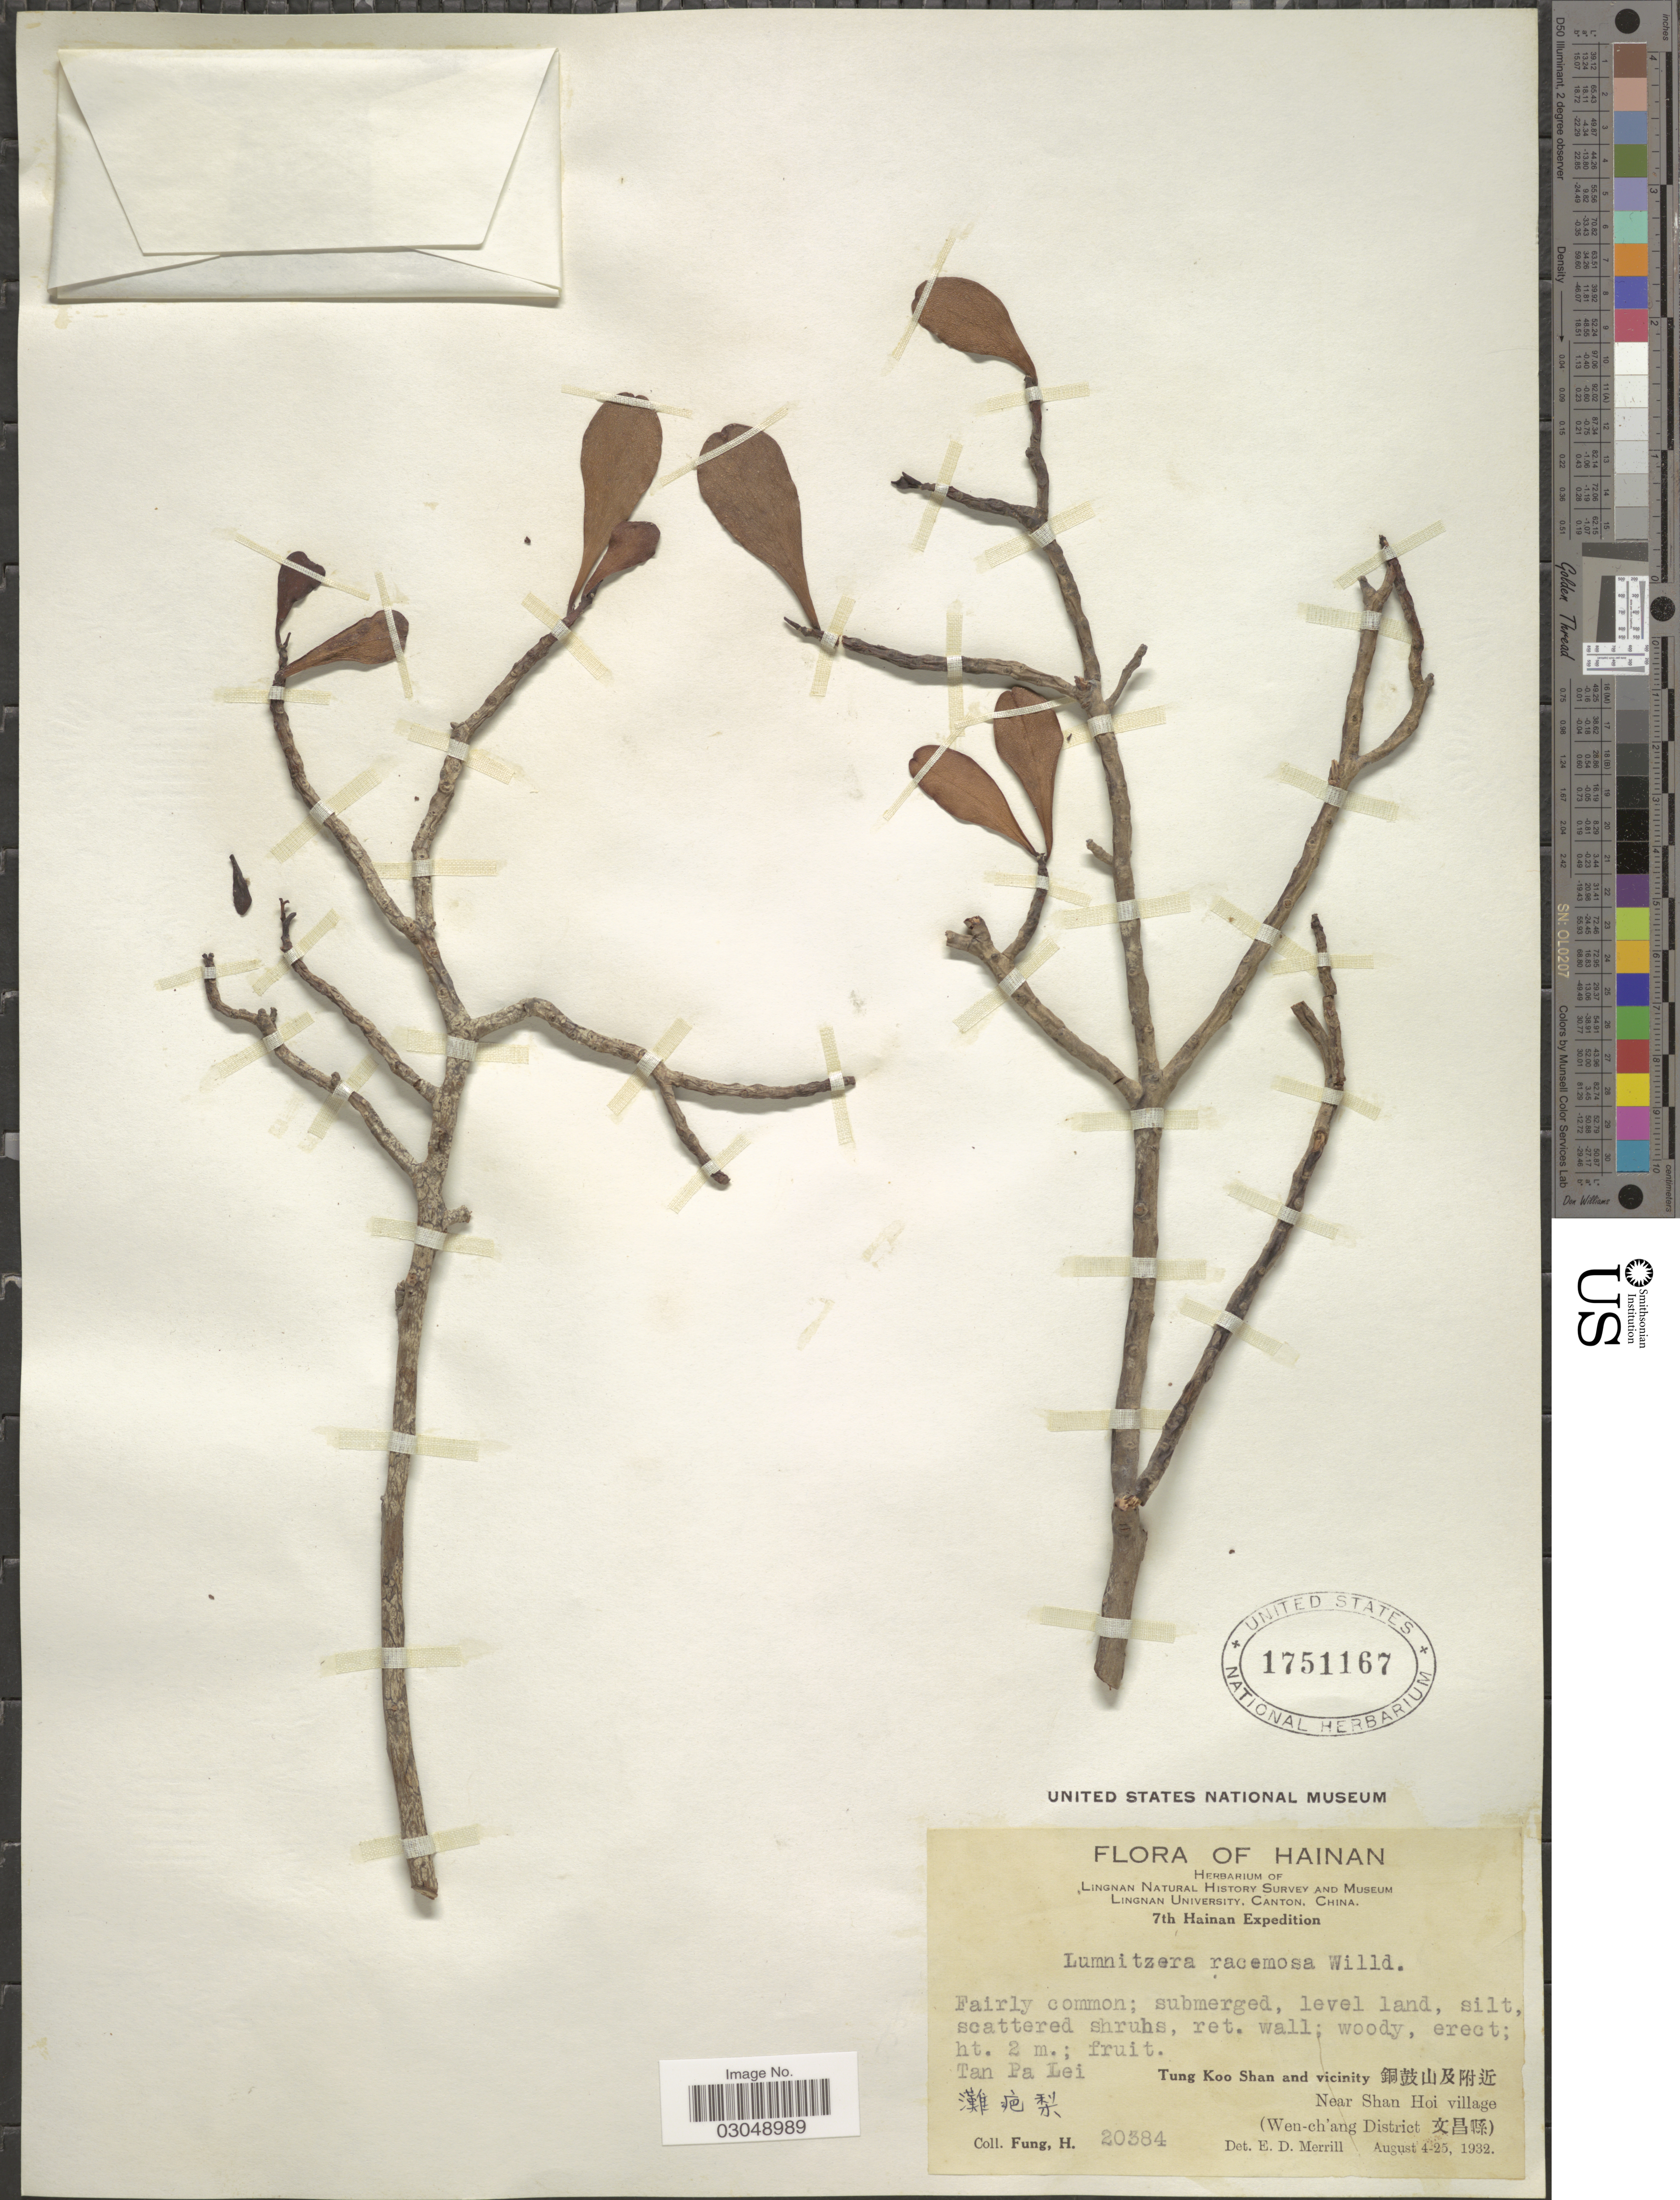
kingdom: Plantae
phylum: Tracheophyta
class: Magnoliopsida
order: Myrtales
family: Combretaceae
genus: Lumnitzera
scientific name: Lumnitzera racemosa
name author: Willd.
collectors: H. Fung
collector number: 20384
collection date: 1932-08-04/1932-08-25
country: China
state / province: Hainan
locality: Tan Pa Lei, Tung Koo Shan and vicinity. Near Shan Hoi village (Wen-ch'ang District).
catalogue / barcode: US 1751167